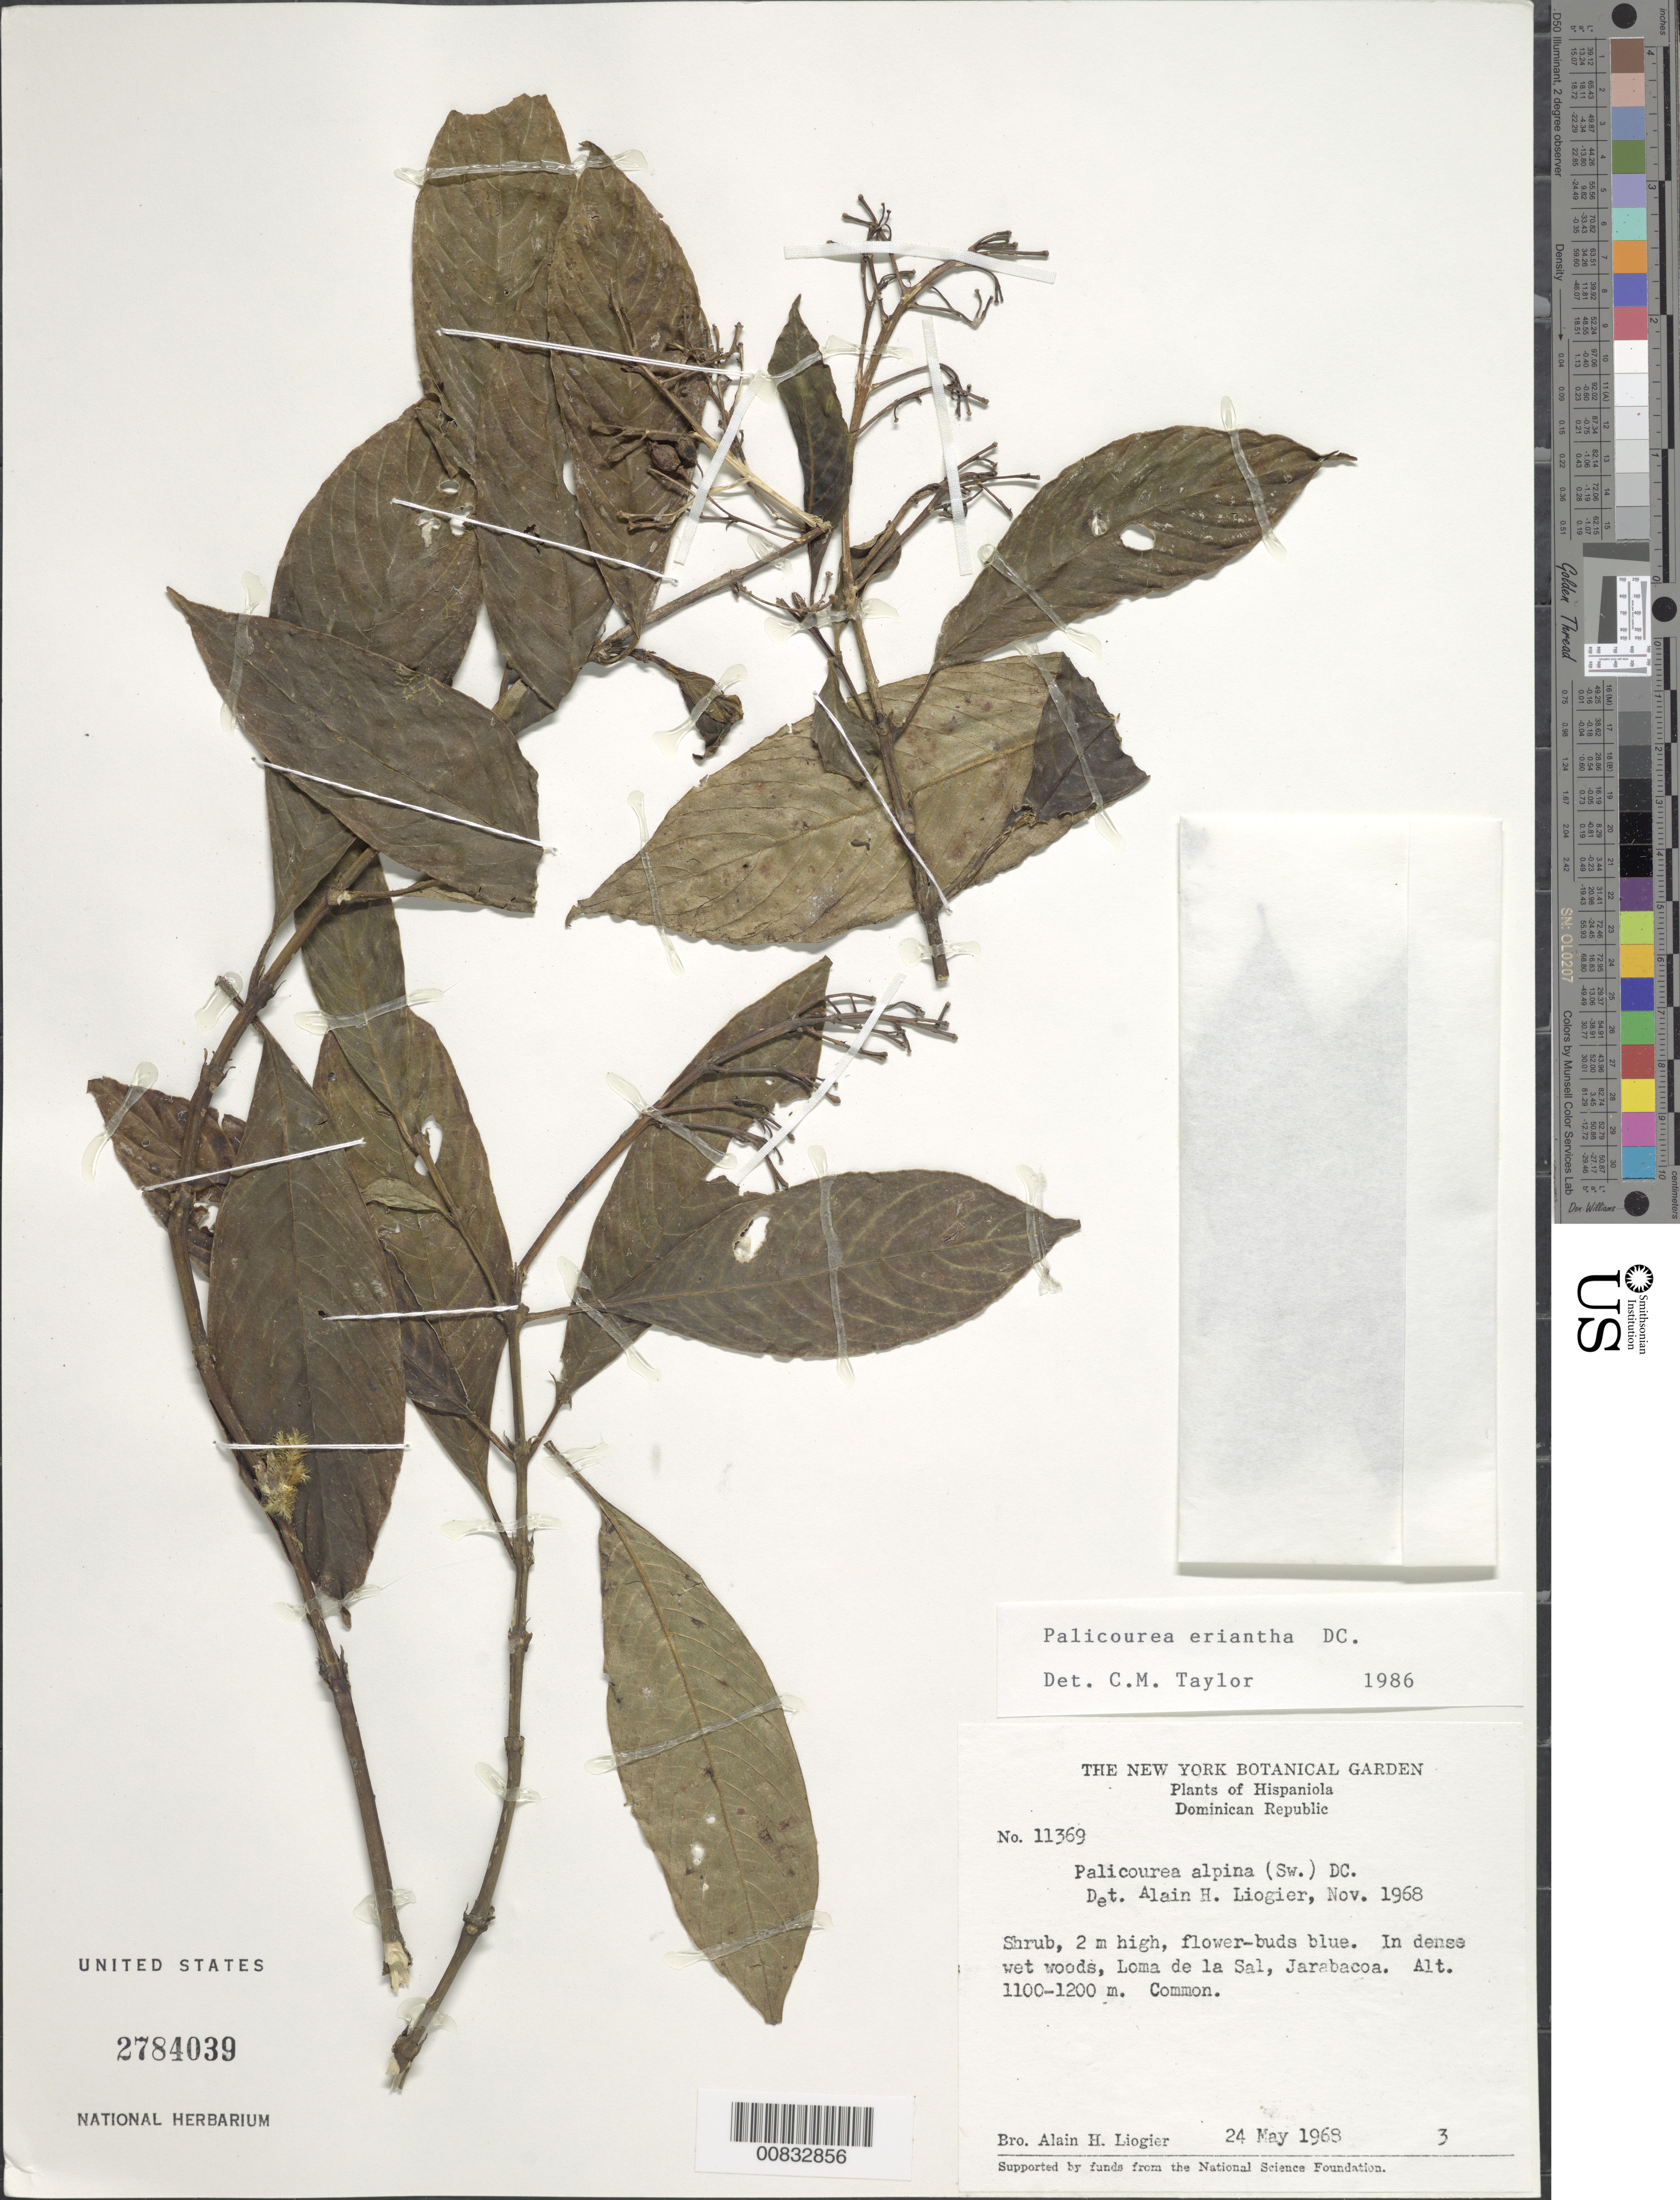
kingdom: Plantae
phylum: Tracheophyta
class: Magnoliopsida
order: Gentianales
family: Rubiaceae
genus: Palicourea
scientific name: Palicourea eriantha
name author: DC.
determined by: Taylor, Charlotte M.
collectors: A. H. Liogier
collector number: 11369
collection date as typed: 24 May 1968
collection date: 1968-05-24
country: Dominican Republic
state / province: La Vega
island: Hispaniola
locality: Loma de la Sal, Jarabacoa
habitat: In dense wet woods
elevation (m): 1100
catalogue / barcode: US 2784039